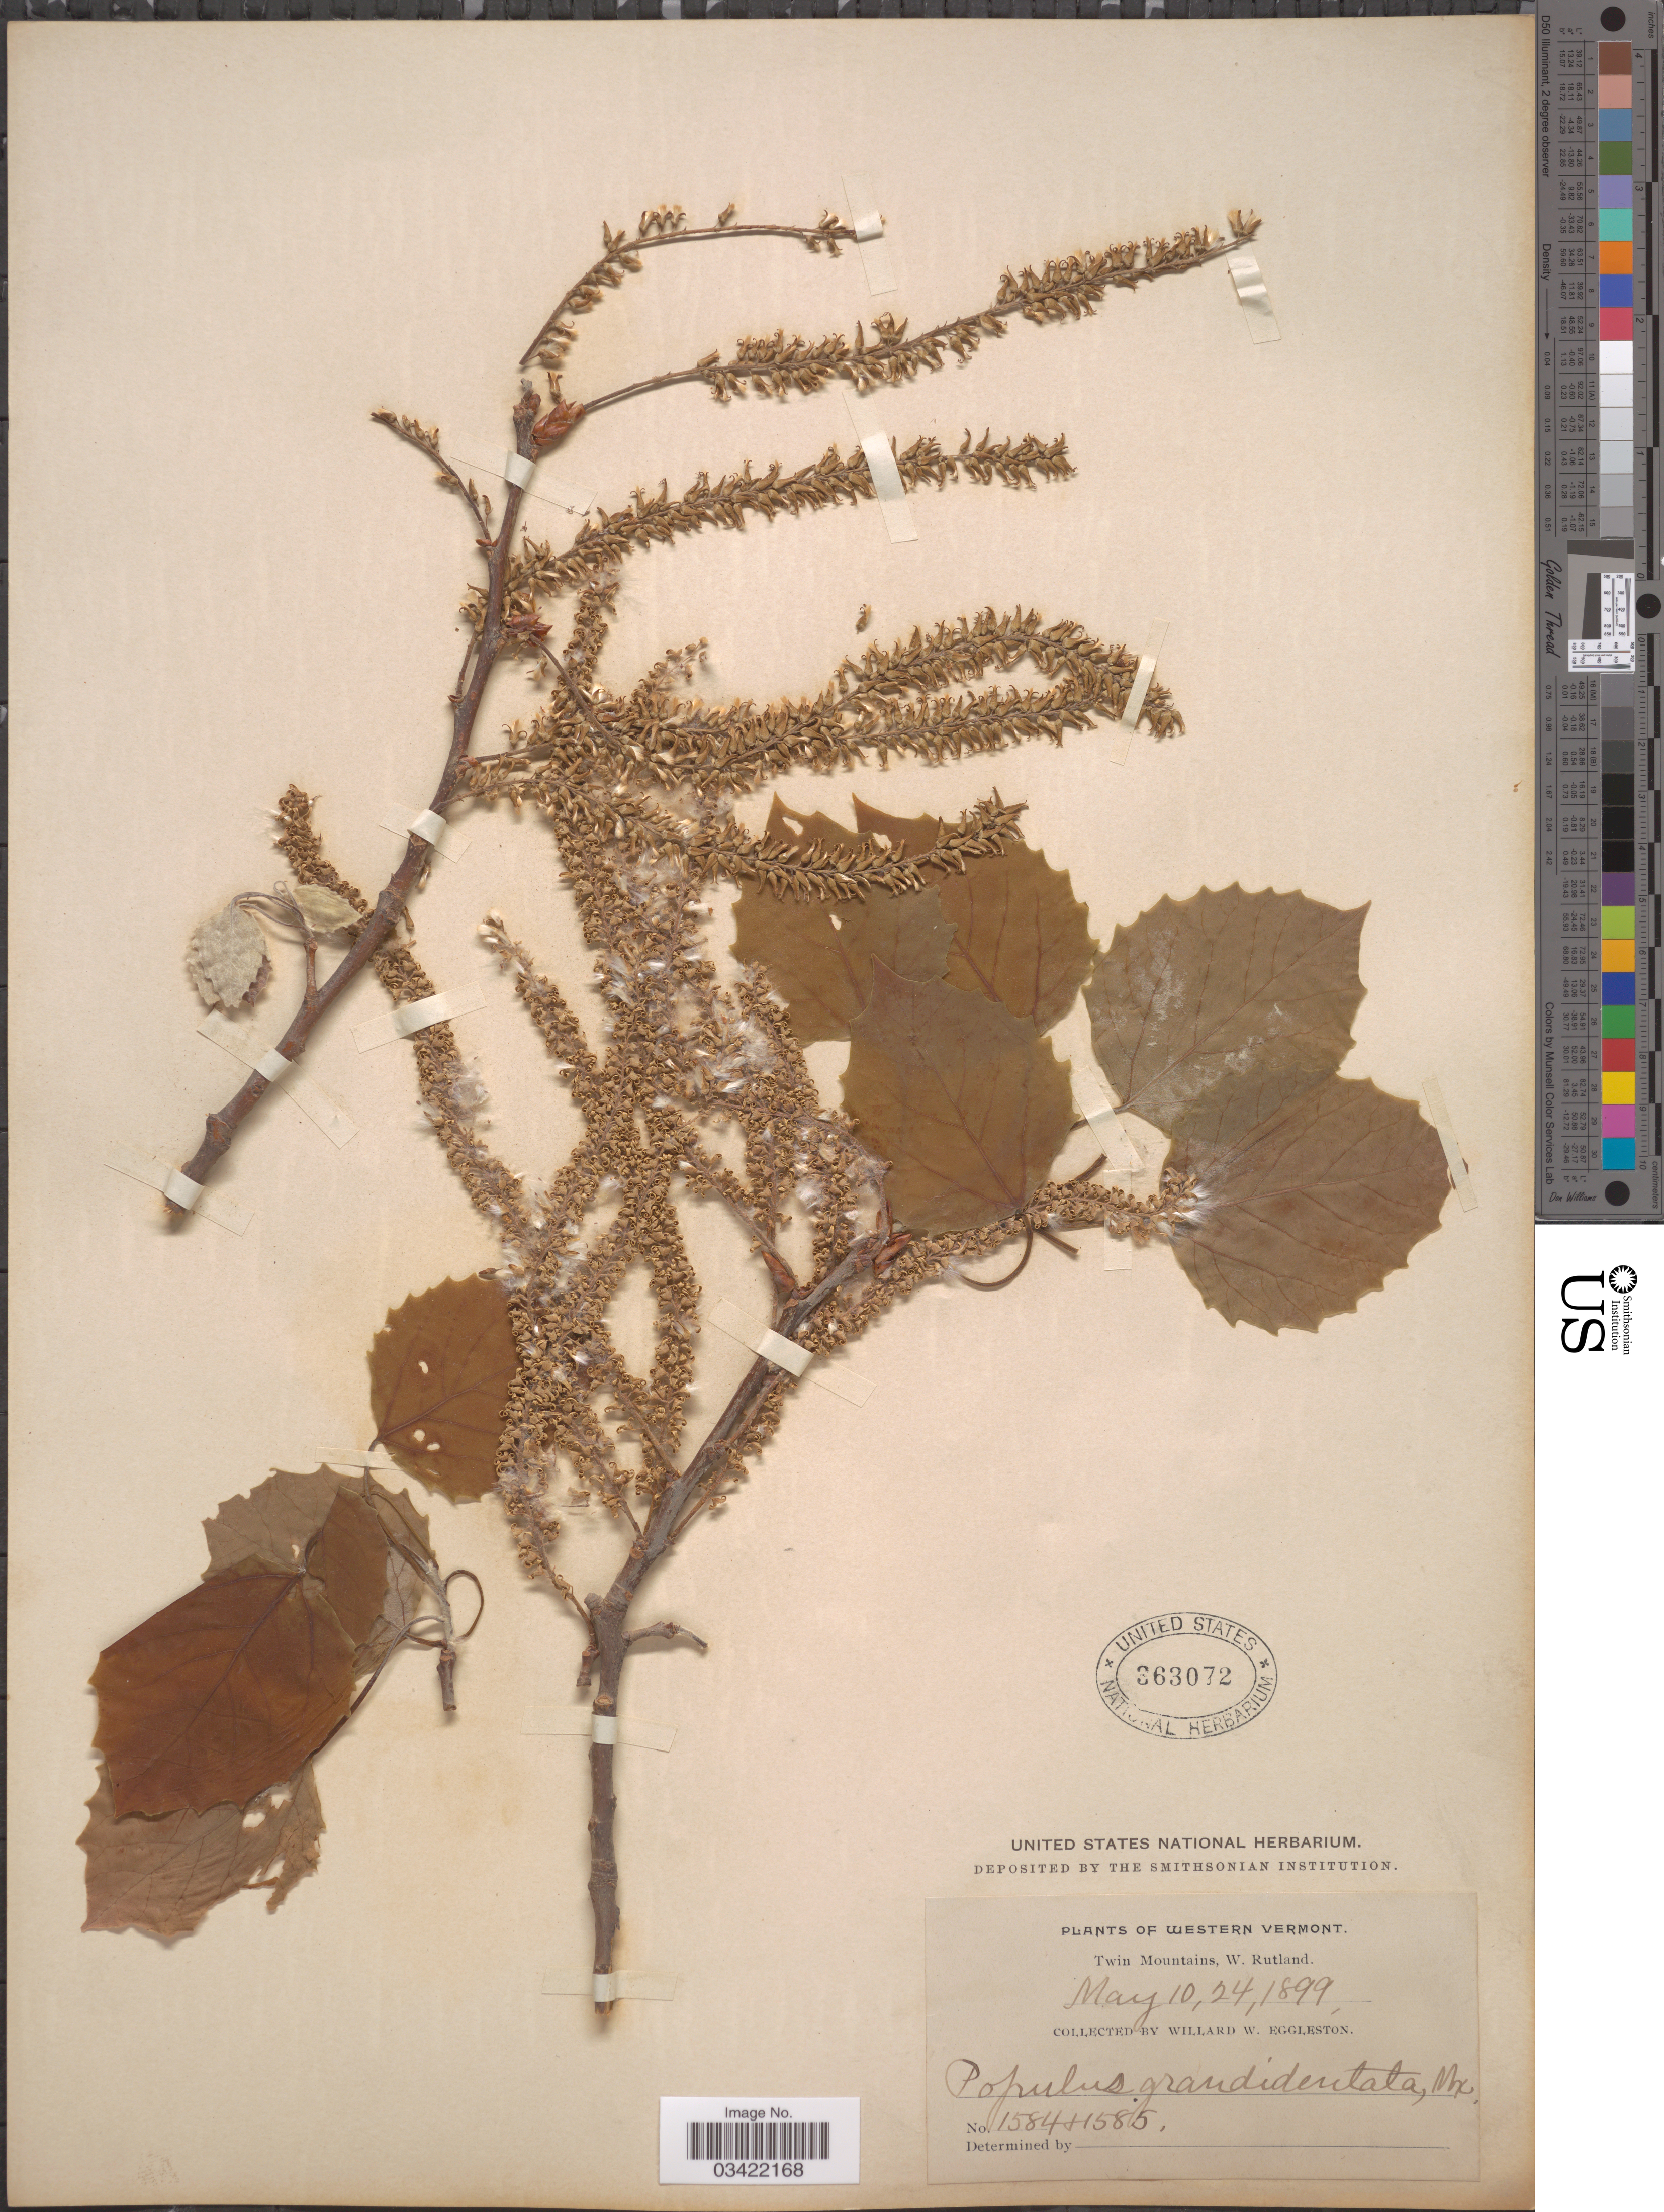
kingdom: Plantae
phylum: Tracheophyta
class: Magnoliopsida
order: Malpighiales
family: Salicaceae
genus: Populus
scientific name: Populus grandidentata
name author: Michx.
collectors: W. W. Eggleston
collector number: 1584/1585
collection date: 1899-05-10/1899-05-24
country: United States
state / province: Vermont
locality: Western Vermont. Twin Mountains, W. Rutland.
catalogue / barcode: US 363072